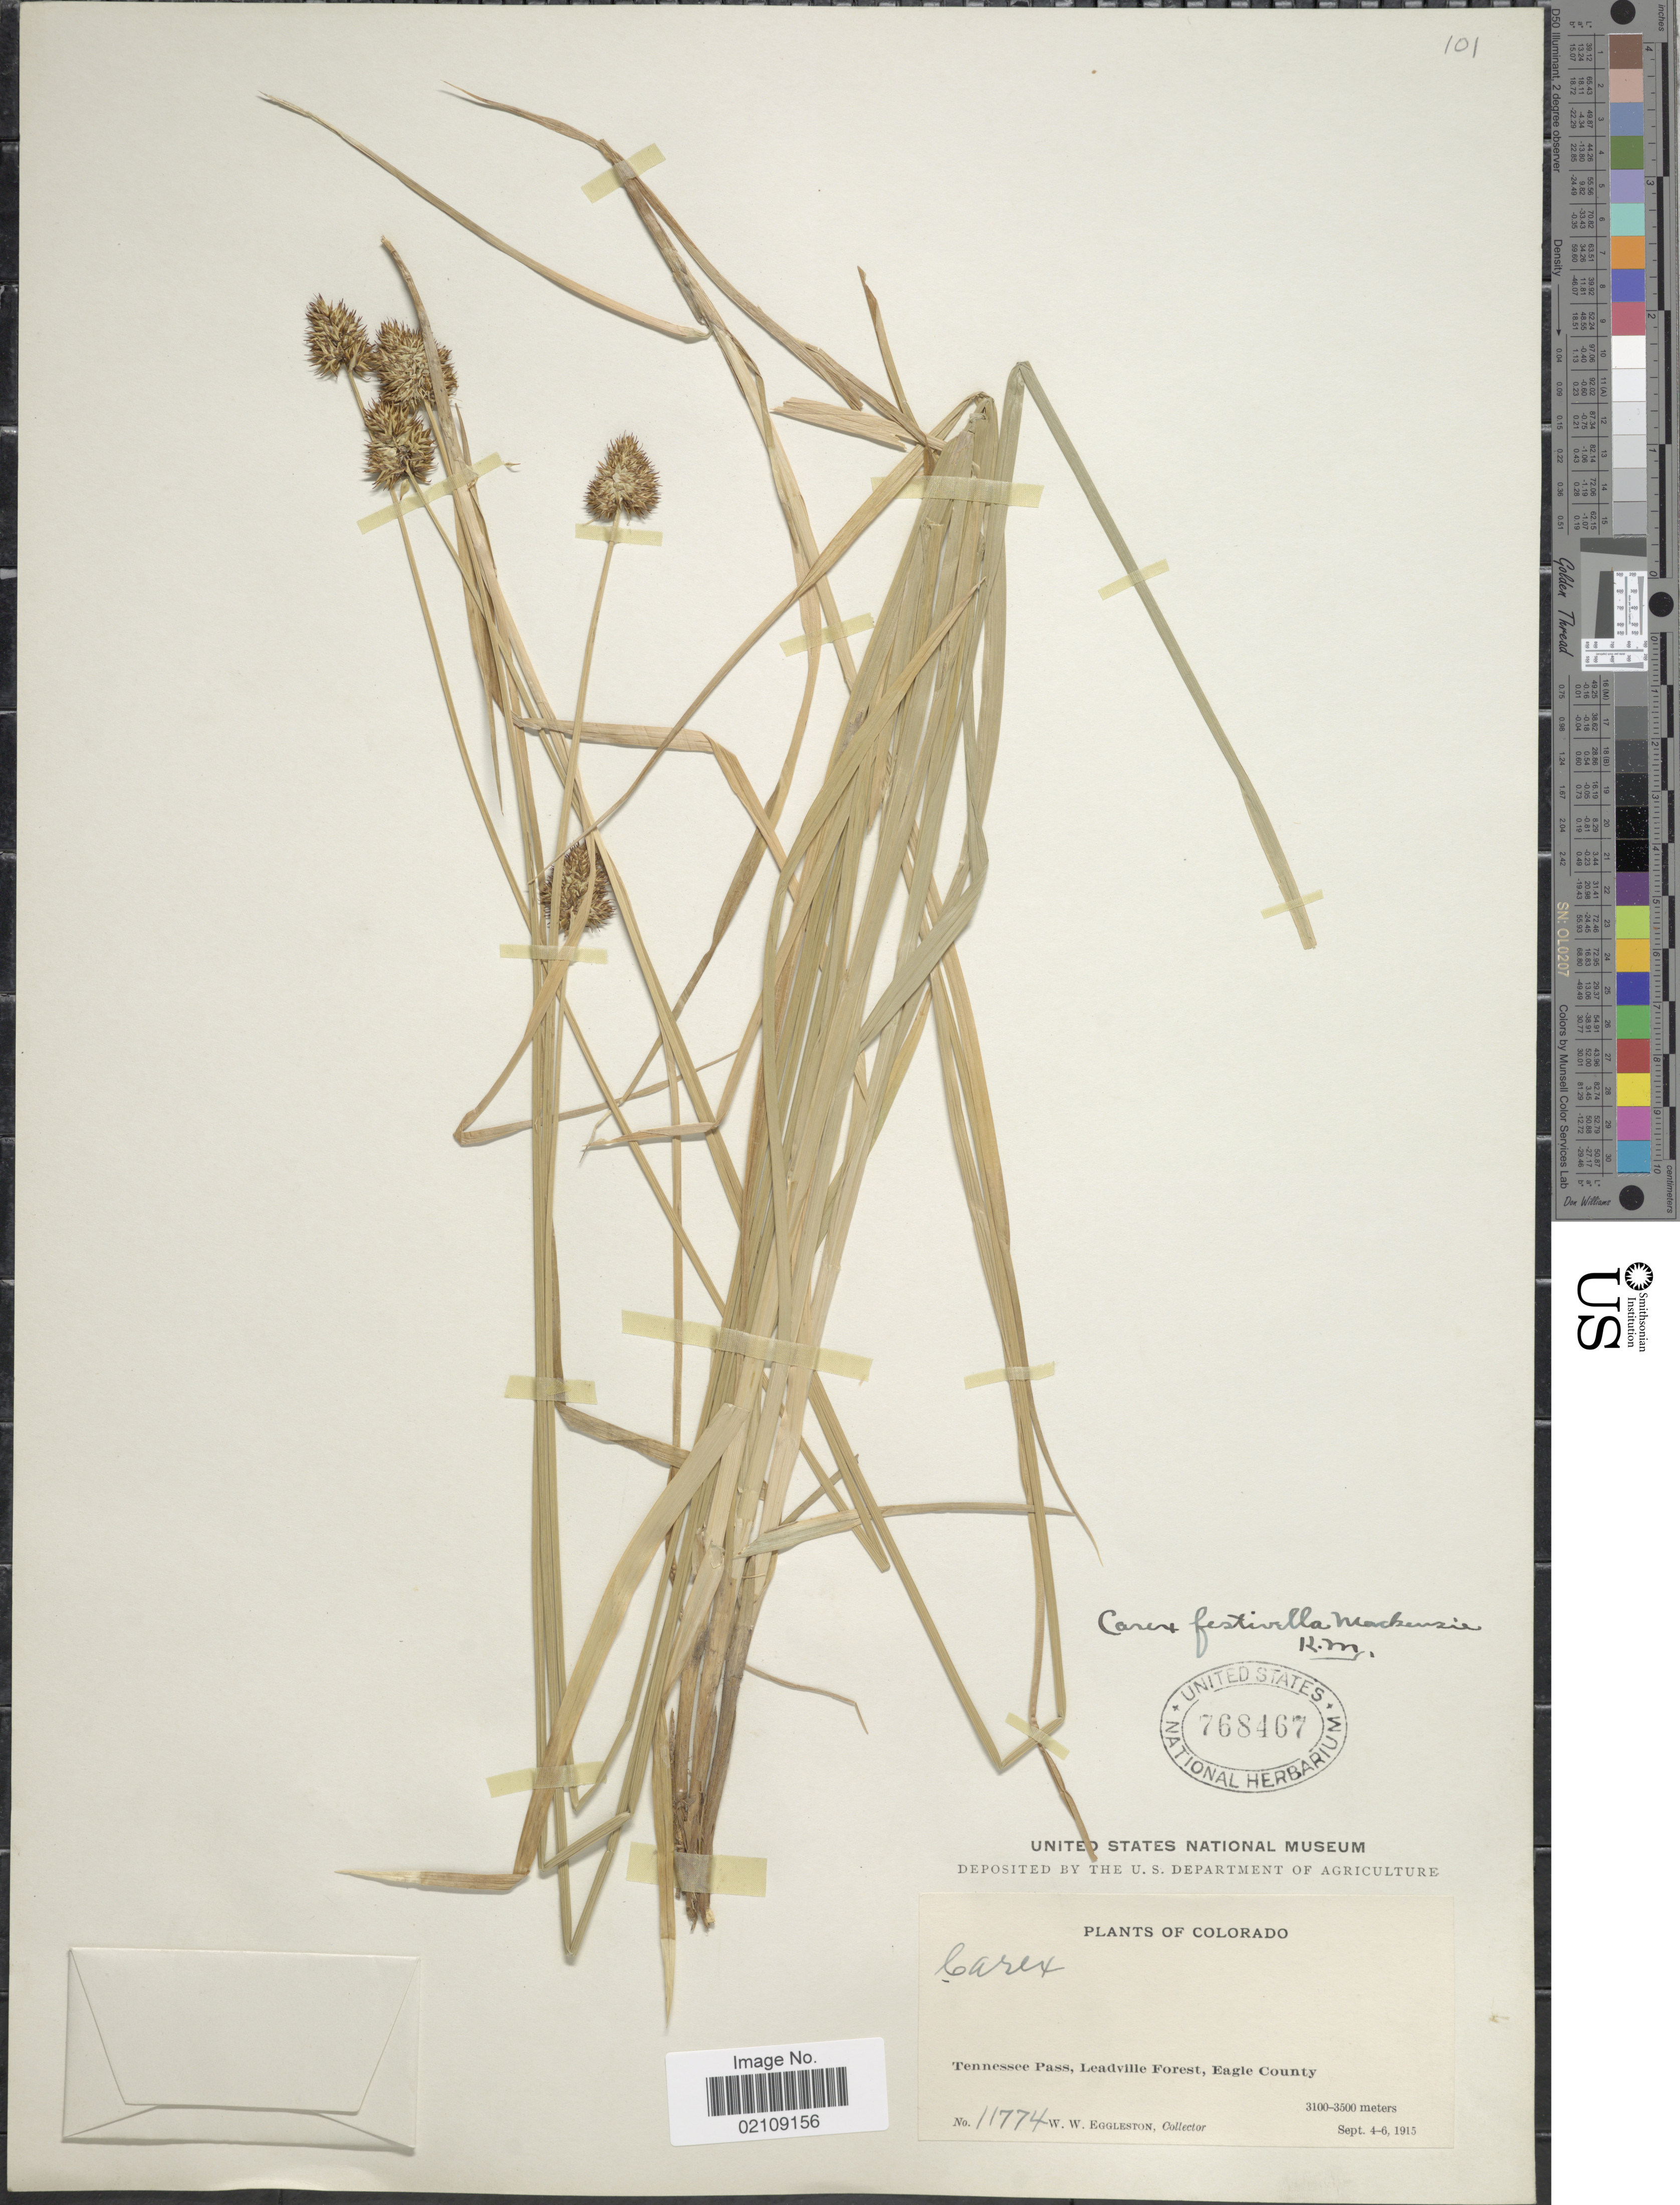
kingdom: Plantae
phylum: Tracheophyta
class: Liliopsida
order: Poales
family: Cyperaceae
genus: Carex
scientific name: Carex microptera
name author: Mack.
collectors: W. W. Eggleston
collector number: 11774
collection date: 1915-09-04/1915-09-06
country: United States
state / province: Colorado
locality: Tennessee Pass, Leadville Forest, Eagle County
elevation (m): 3100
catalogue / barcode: US 768467